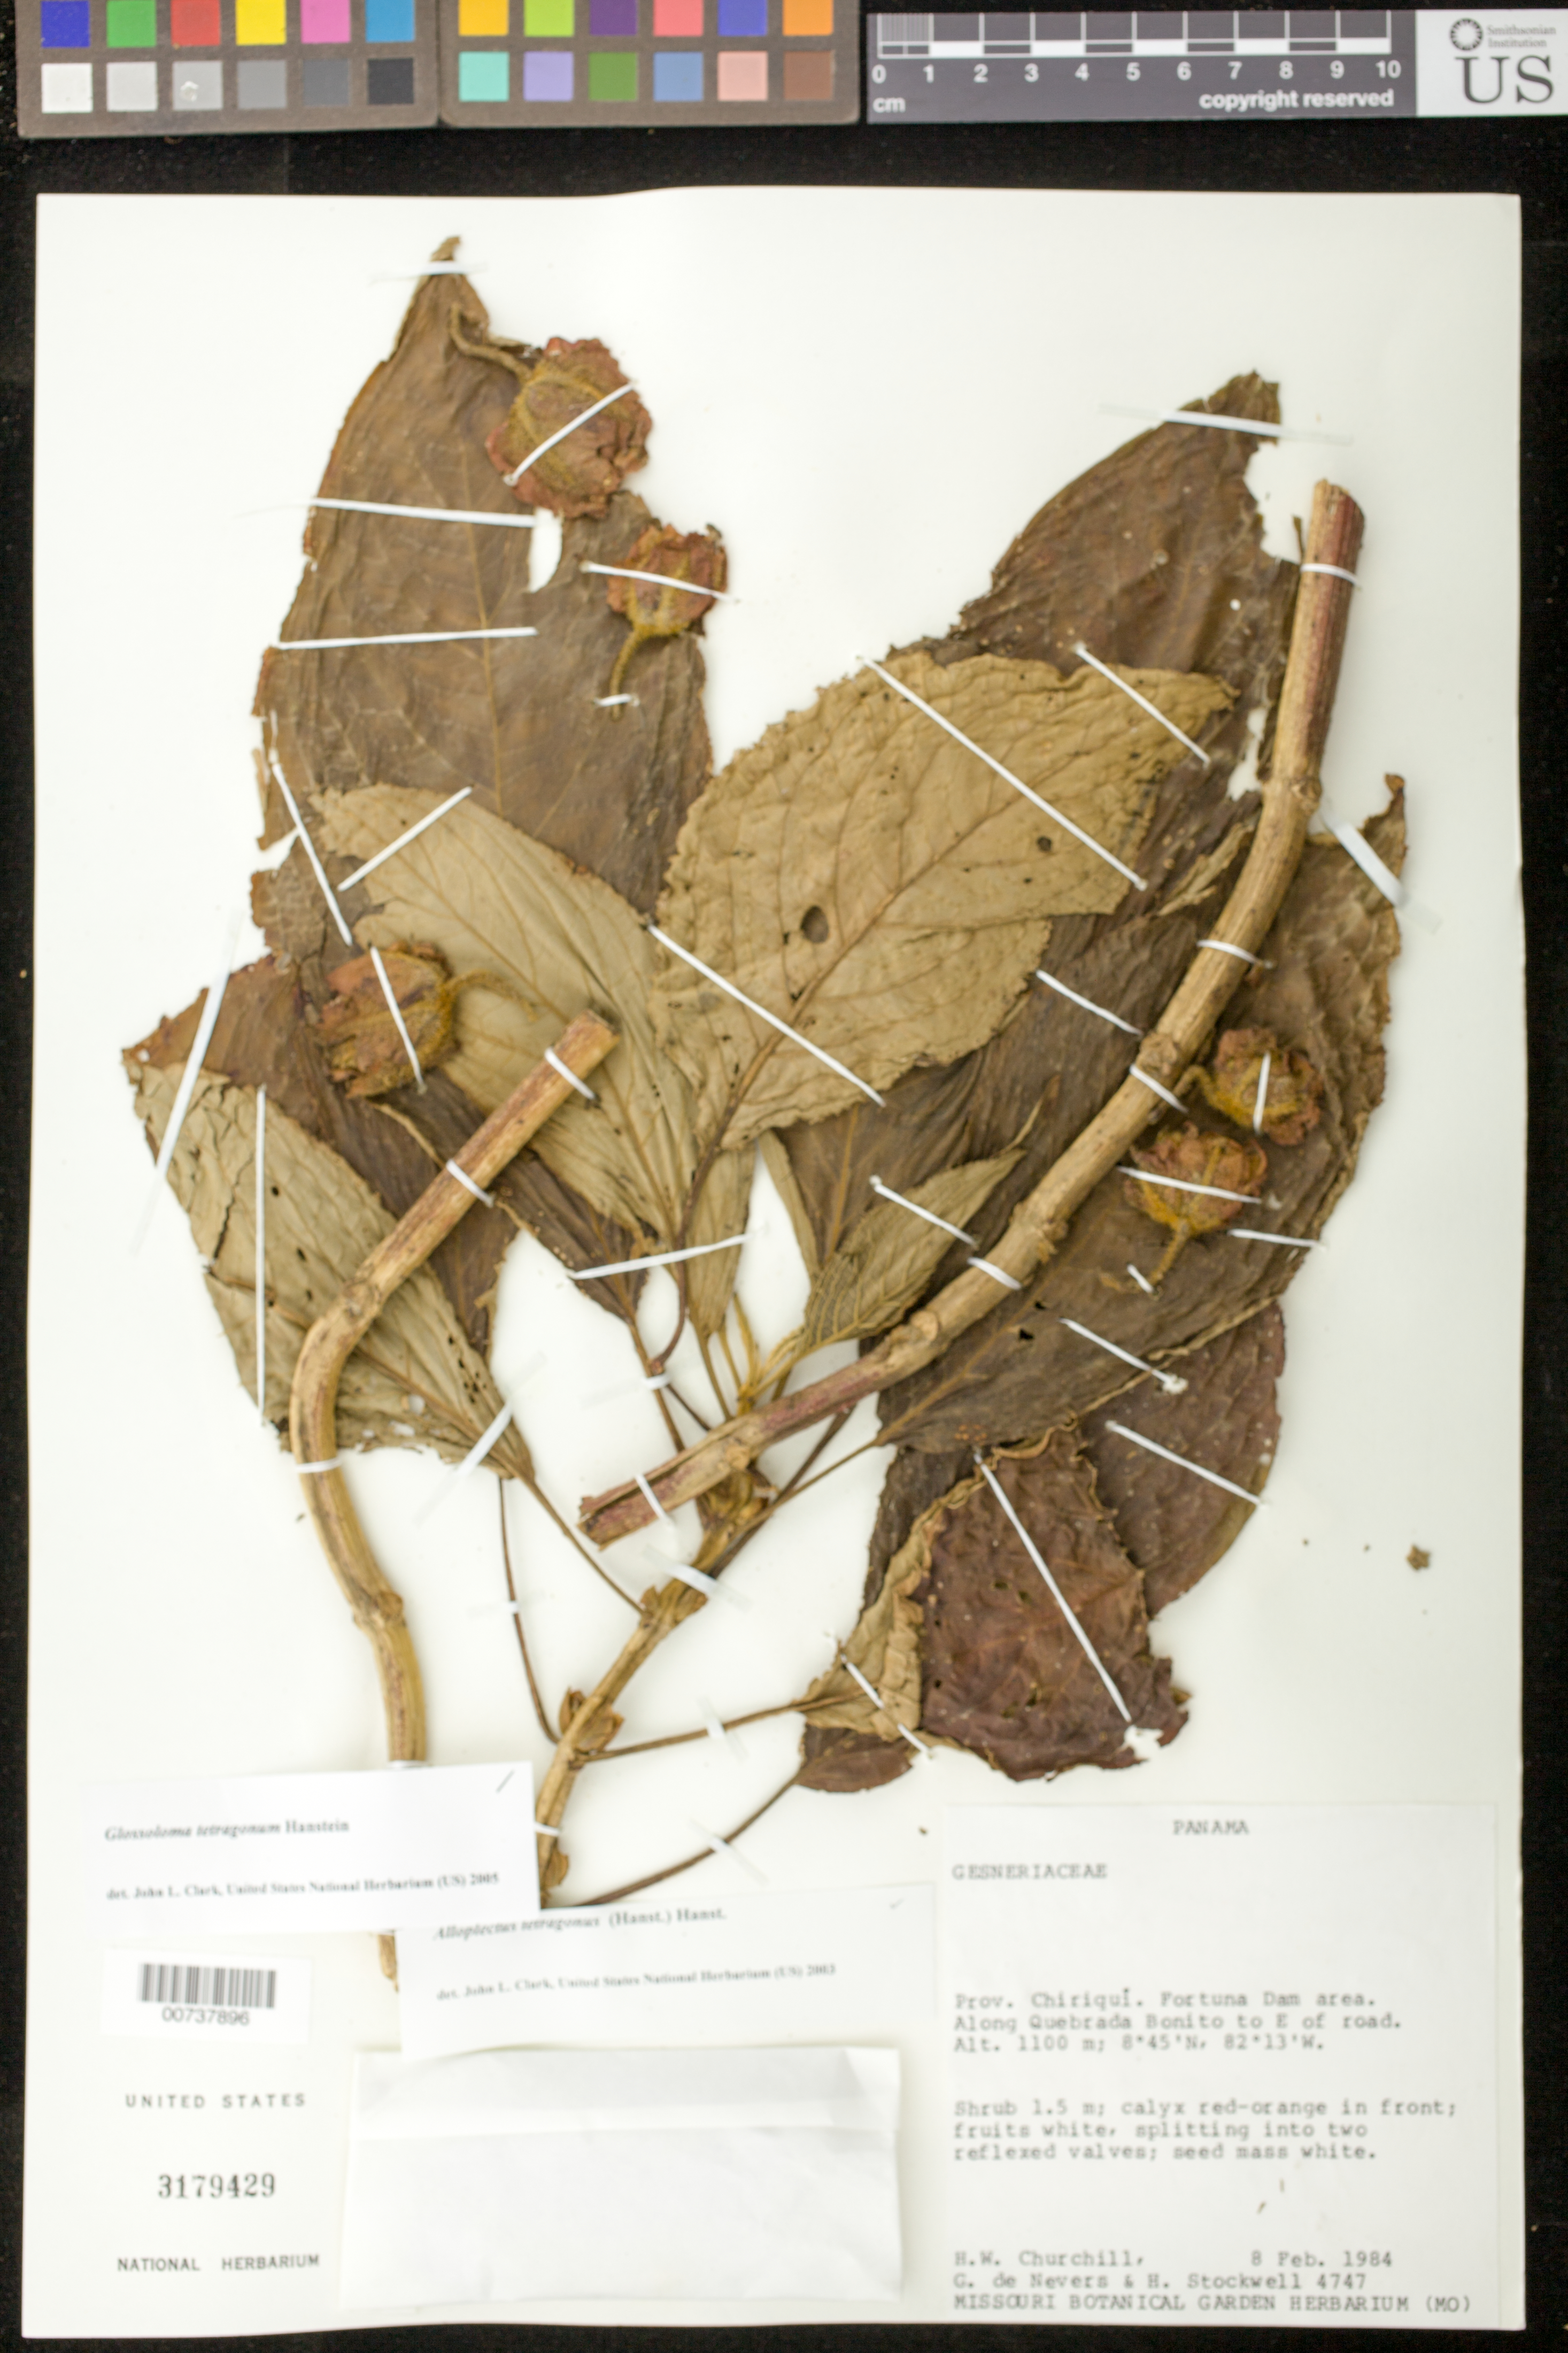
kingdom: Plantae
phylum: Tracheophyta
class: Magnoliopsida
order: Lamiales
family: Gesneriaceae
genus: Glossoloma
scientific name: Glossoloma tetragonum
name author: Hanst.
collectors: H. Churchill, G. C. de Nevers & H. Stockwell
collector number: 4747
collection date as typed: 08 Feb 1984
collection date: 1984-02-08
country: Panama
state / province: Chiriquí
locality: Fortuna Dam area, along Quebrada Bonito to E of road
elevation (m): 1100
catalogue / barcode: US 3179429